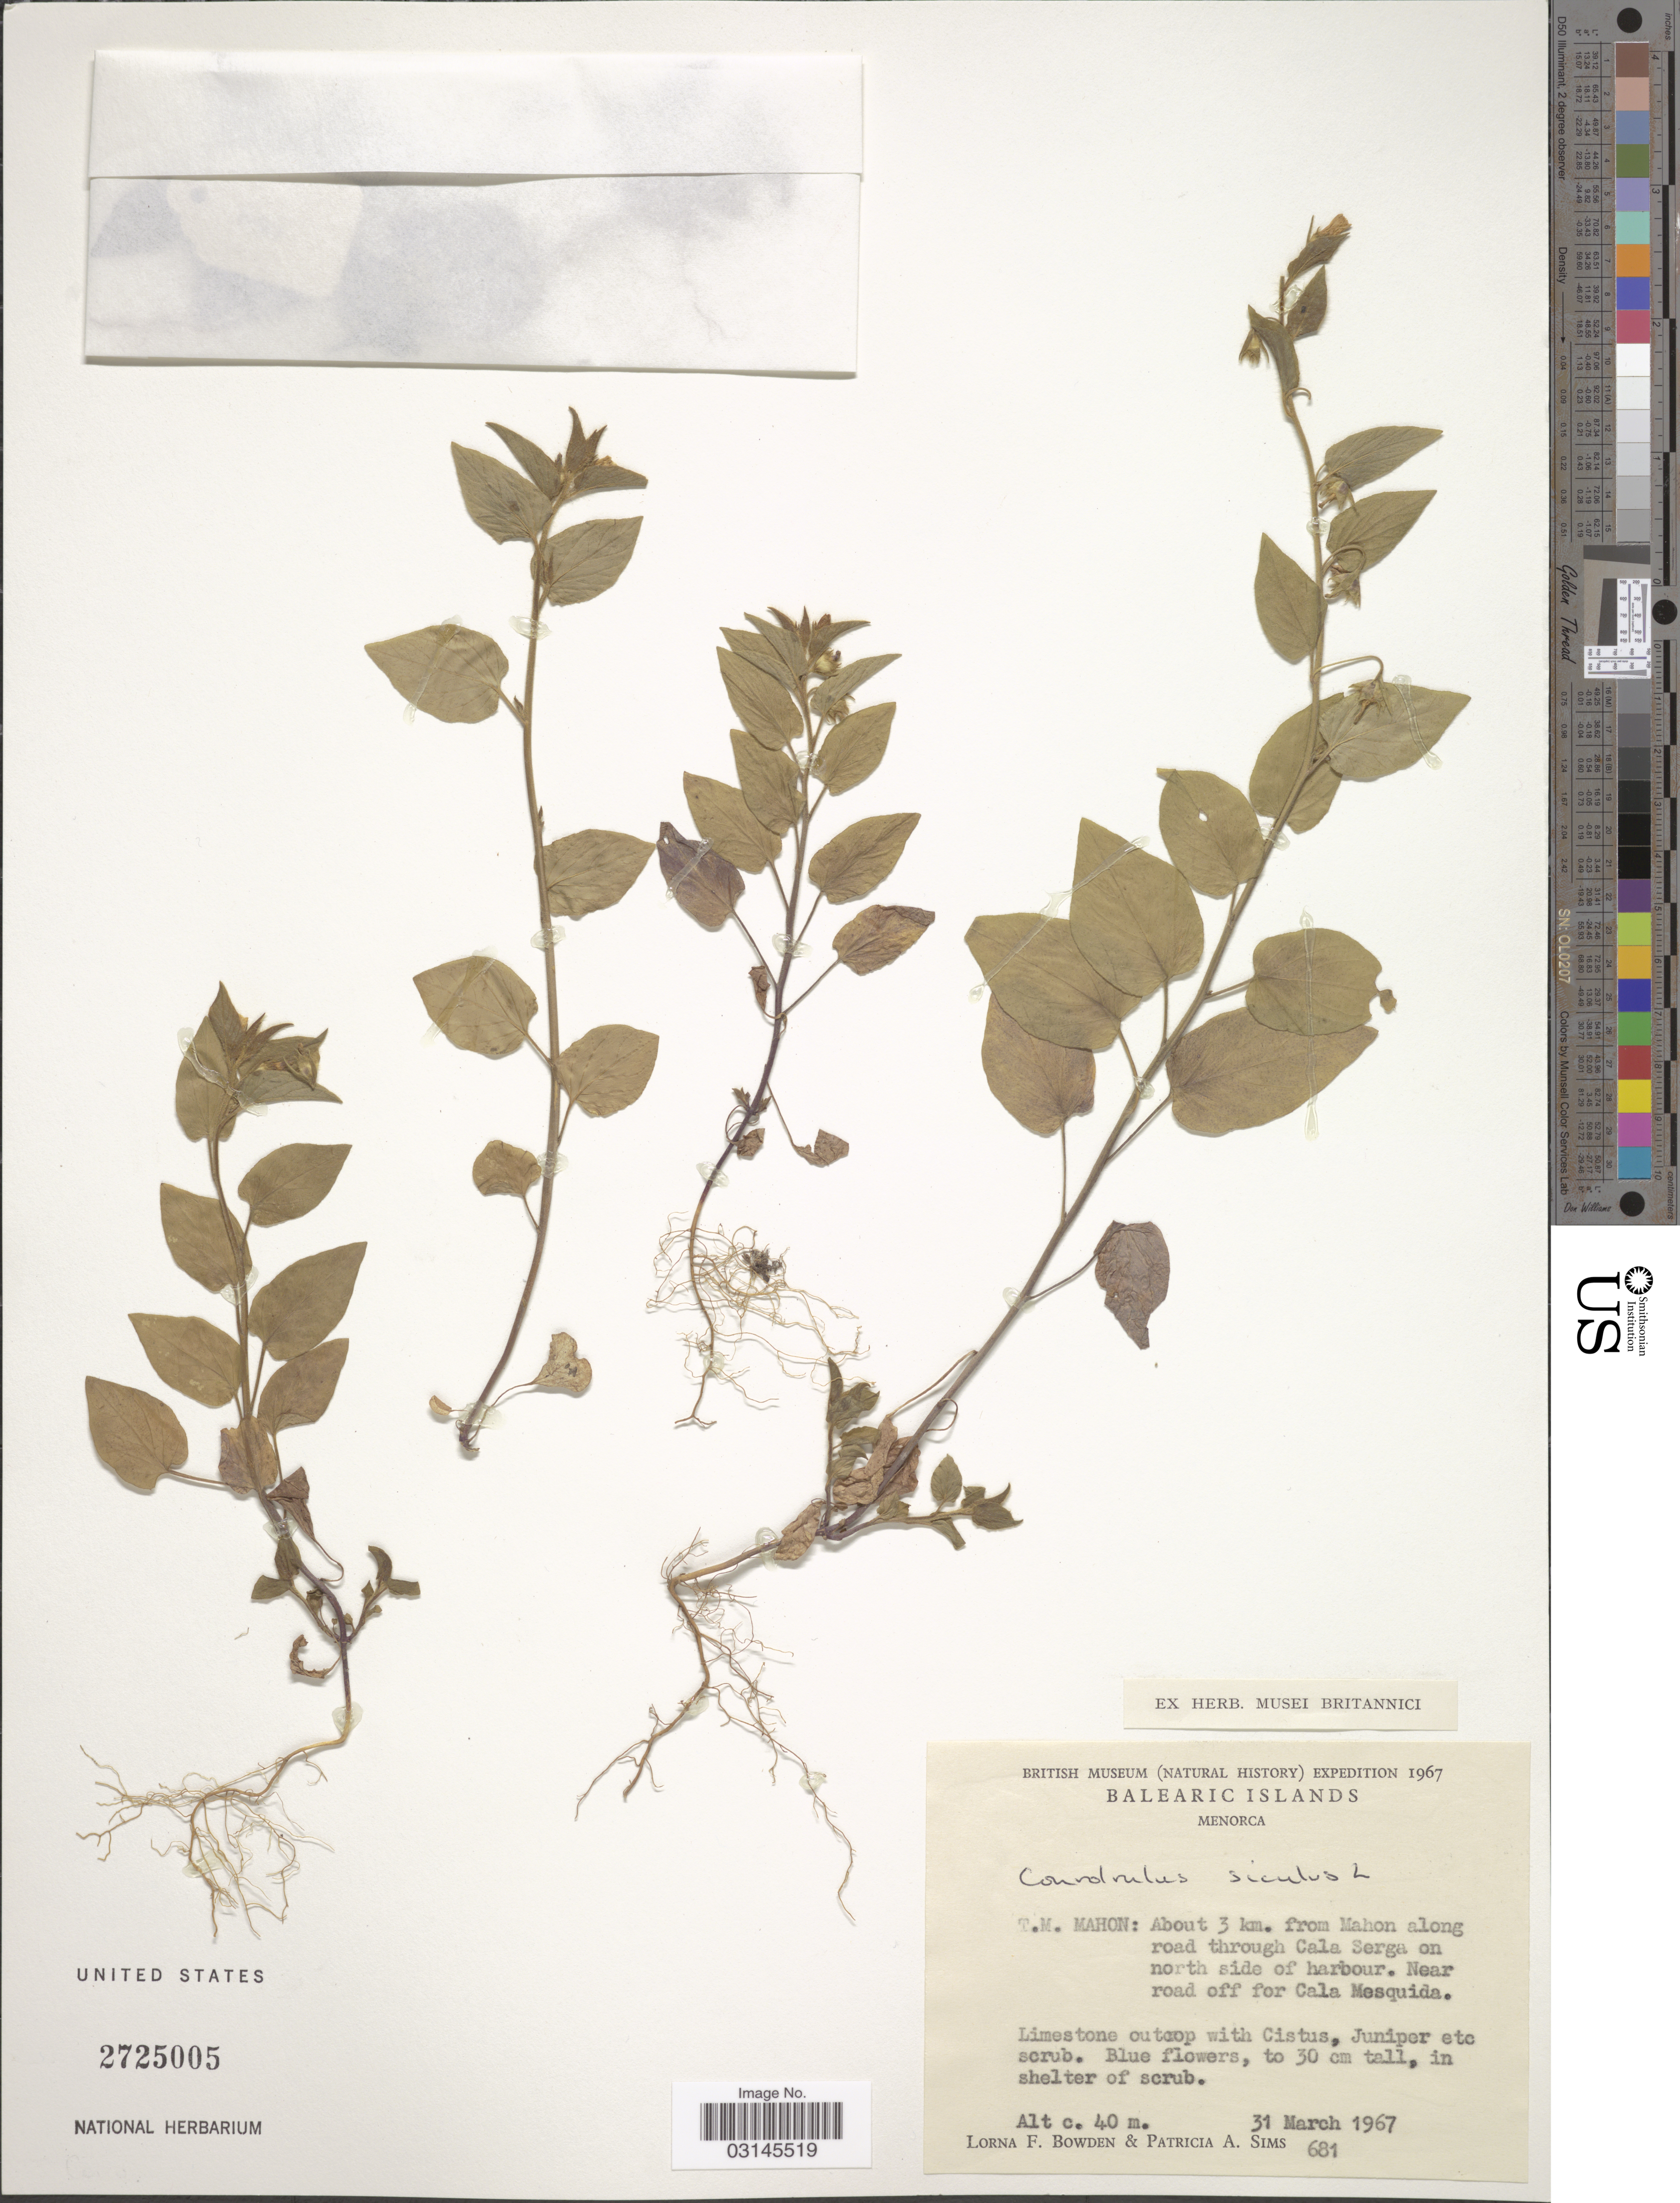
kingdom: Plantae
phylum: Tracheophyta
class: Magnoliopsida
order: Solanales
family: Convolvulaceae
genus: Convolvulus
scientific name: Convolvulus siculus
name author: L.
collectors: L. F. Bowden & P. A. Sims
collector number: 681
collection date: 1967-03-31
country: Spain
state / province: Islas Baleares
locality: Balearic Islands. Menorca. T. M. Mahon: About 3 km. from Mahon along road through Cala Serga on north side of harbour. Near road off for Cala Mesquida.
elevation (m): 40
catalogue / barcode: US 2725005